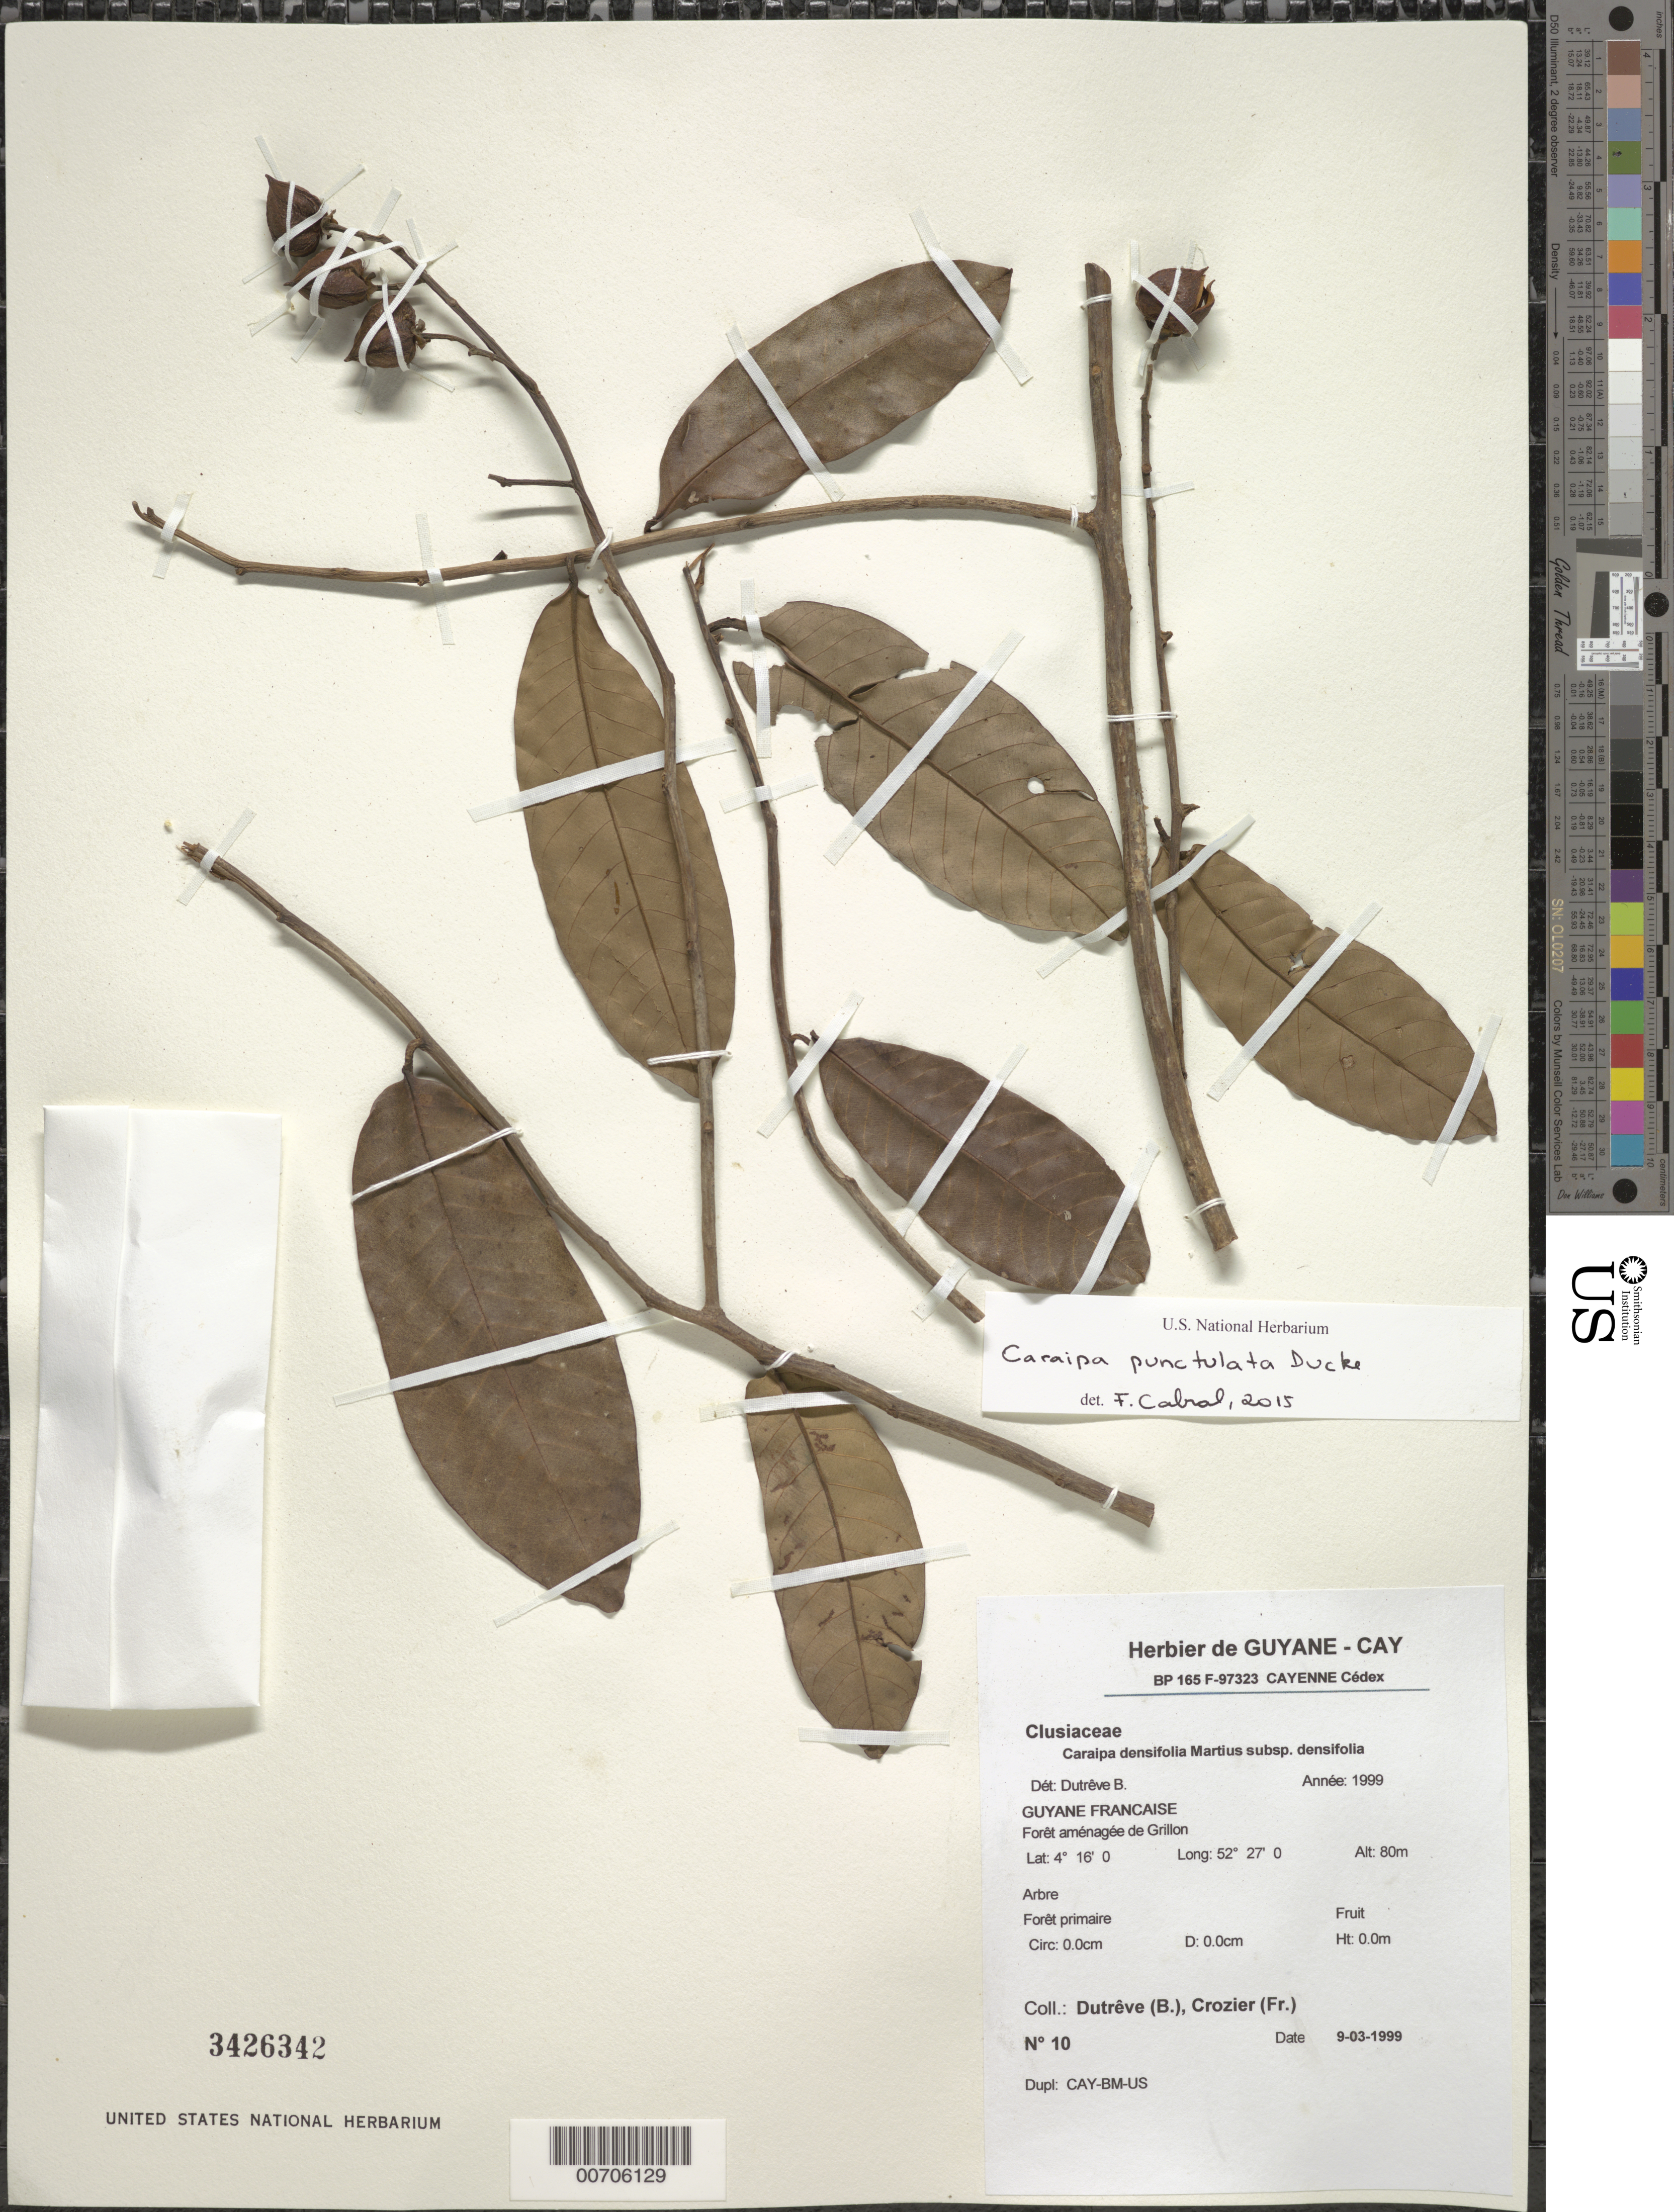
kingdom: Plantae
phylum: Tracheophyta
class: Magnoliopsida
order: Malpighiales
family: Calophyllaceae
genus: Caraipa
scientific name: Caraipa punctulata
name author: Ducke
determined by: Cabral, F. N.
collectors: B. Dutrêve & F. Crozier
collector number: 10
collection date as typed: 9-Mar-99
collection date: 1999-03-09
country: French Guiana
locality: Grillon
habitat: Forêt primaire; forêt aménagée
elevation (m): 80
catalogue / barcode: US 3426342